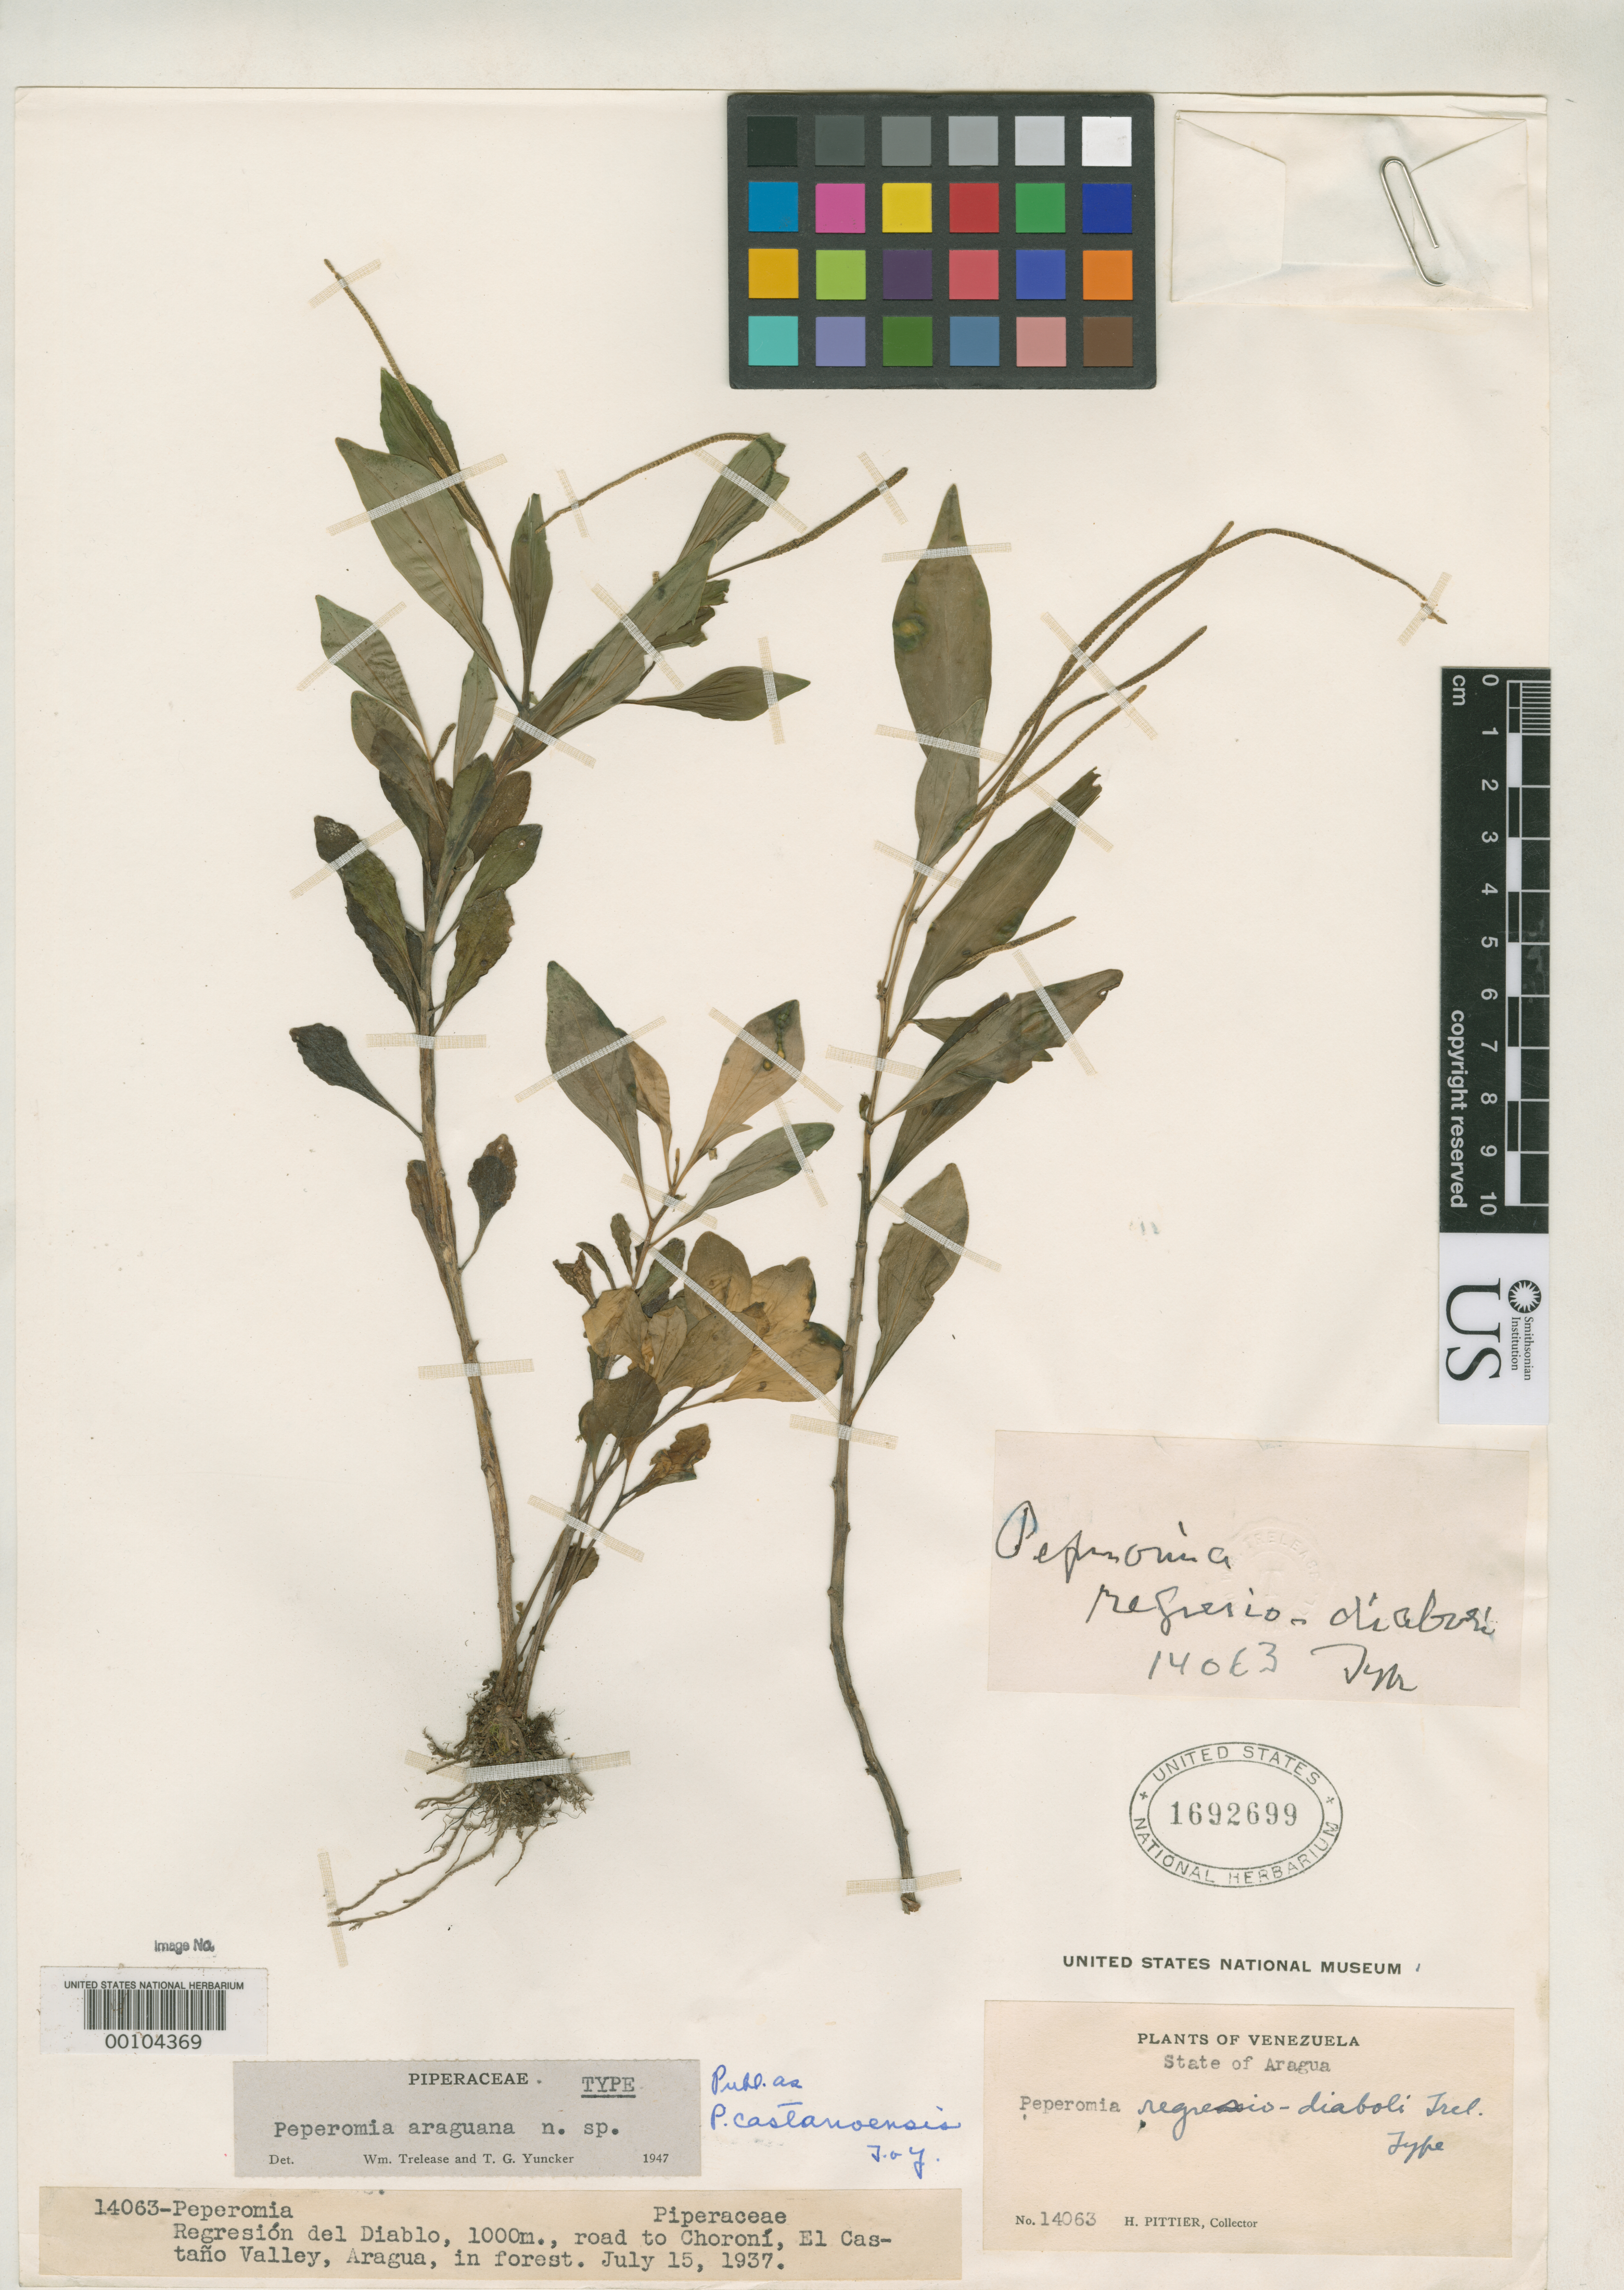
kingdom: Plantae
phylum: Tracheophyta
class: Magnoliopsida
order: Piperales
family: Piperaceae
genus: Peperomia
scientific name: Peperomia castanoensis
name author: Trel. & Yunck.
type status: Holotype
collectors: H. F. Pittier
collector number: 14063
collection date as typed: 15 Jul 1937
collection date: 1937-07-15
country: Venezuela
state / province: Aragua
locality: Regresion del Diablo, road to Choroni, El Castano Valley.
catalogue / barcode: US 1692699